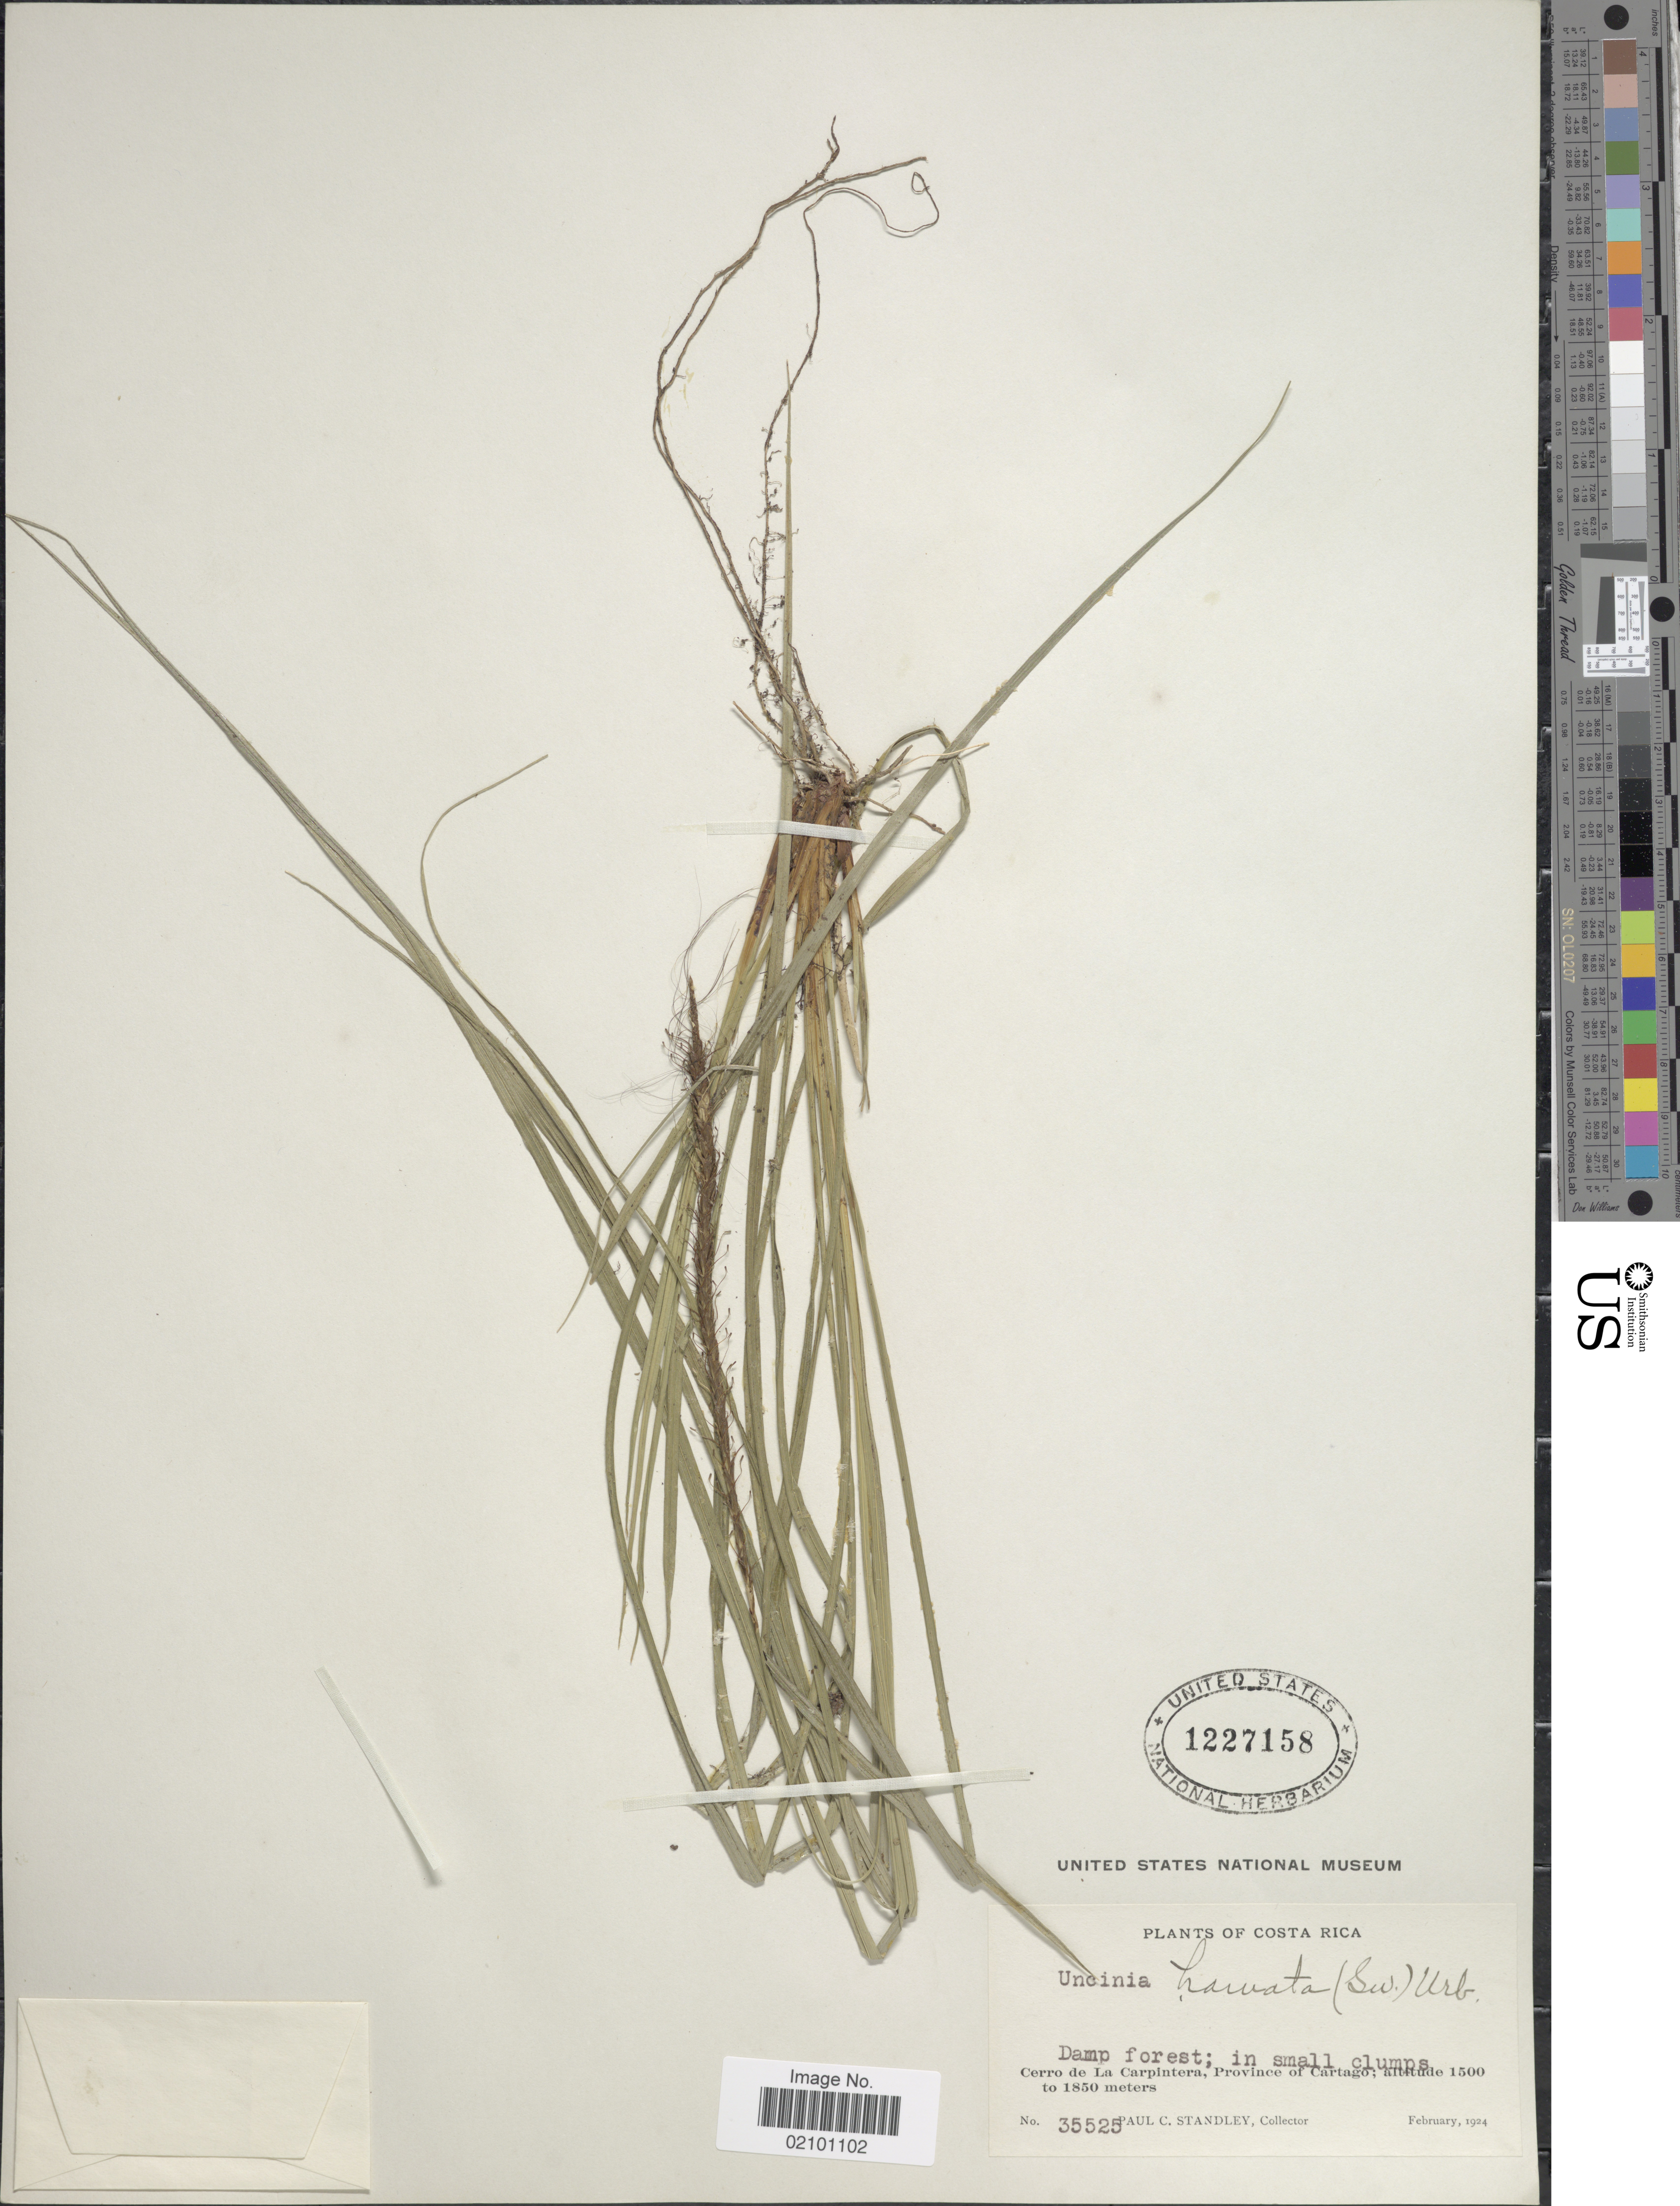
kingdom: Plantae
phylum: Tracheophyta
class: Liliopsida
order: Poales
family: Cyperaceae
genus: Carex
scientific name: Carex hamata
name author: Sw.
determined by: Strong, M. T., (US), Smithsonian Institution - National Museum of Natural History (UNITED STATES)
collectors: P. C. Standley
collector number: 35525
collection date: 1924-02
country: Costa Rica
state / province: Cartago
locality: Cerro de La Carpintera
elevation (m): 1500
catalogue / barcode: US 1227158